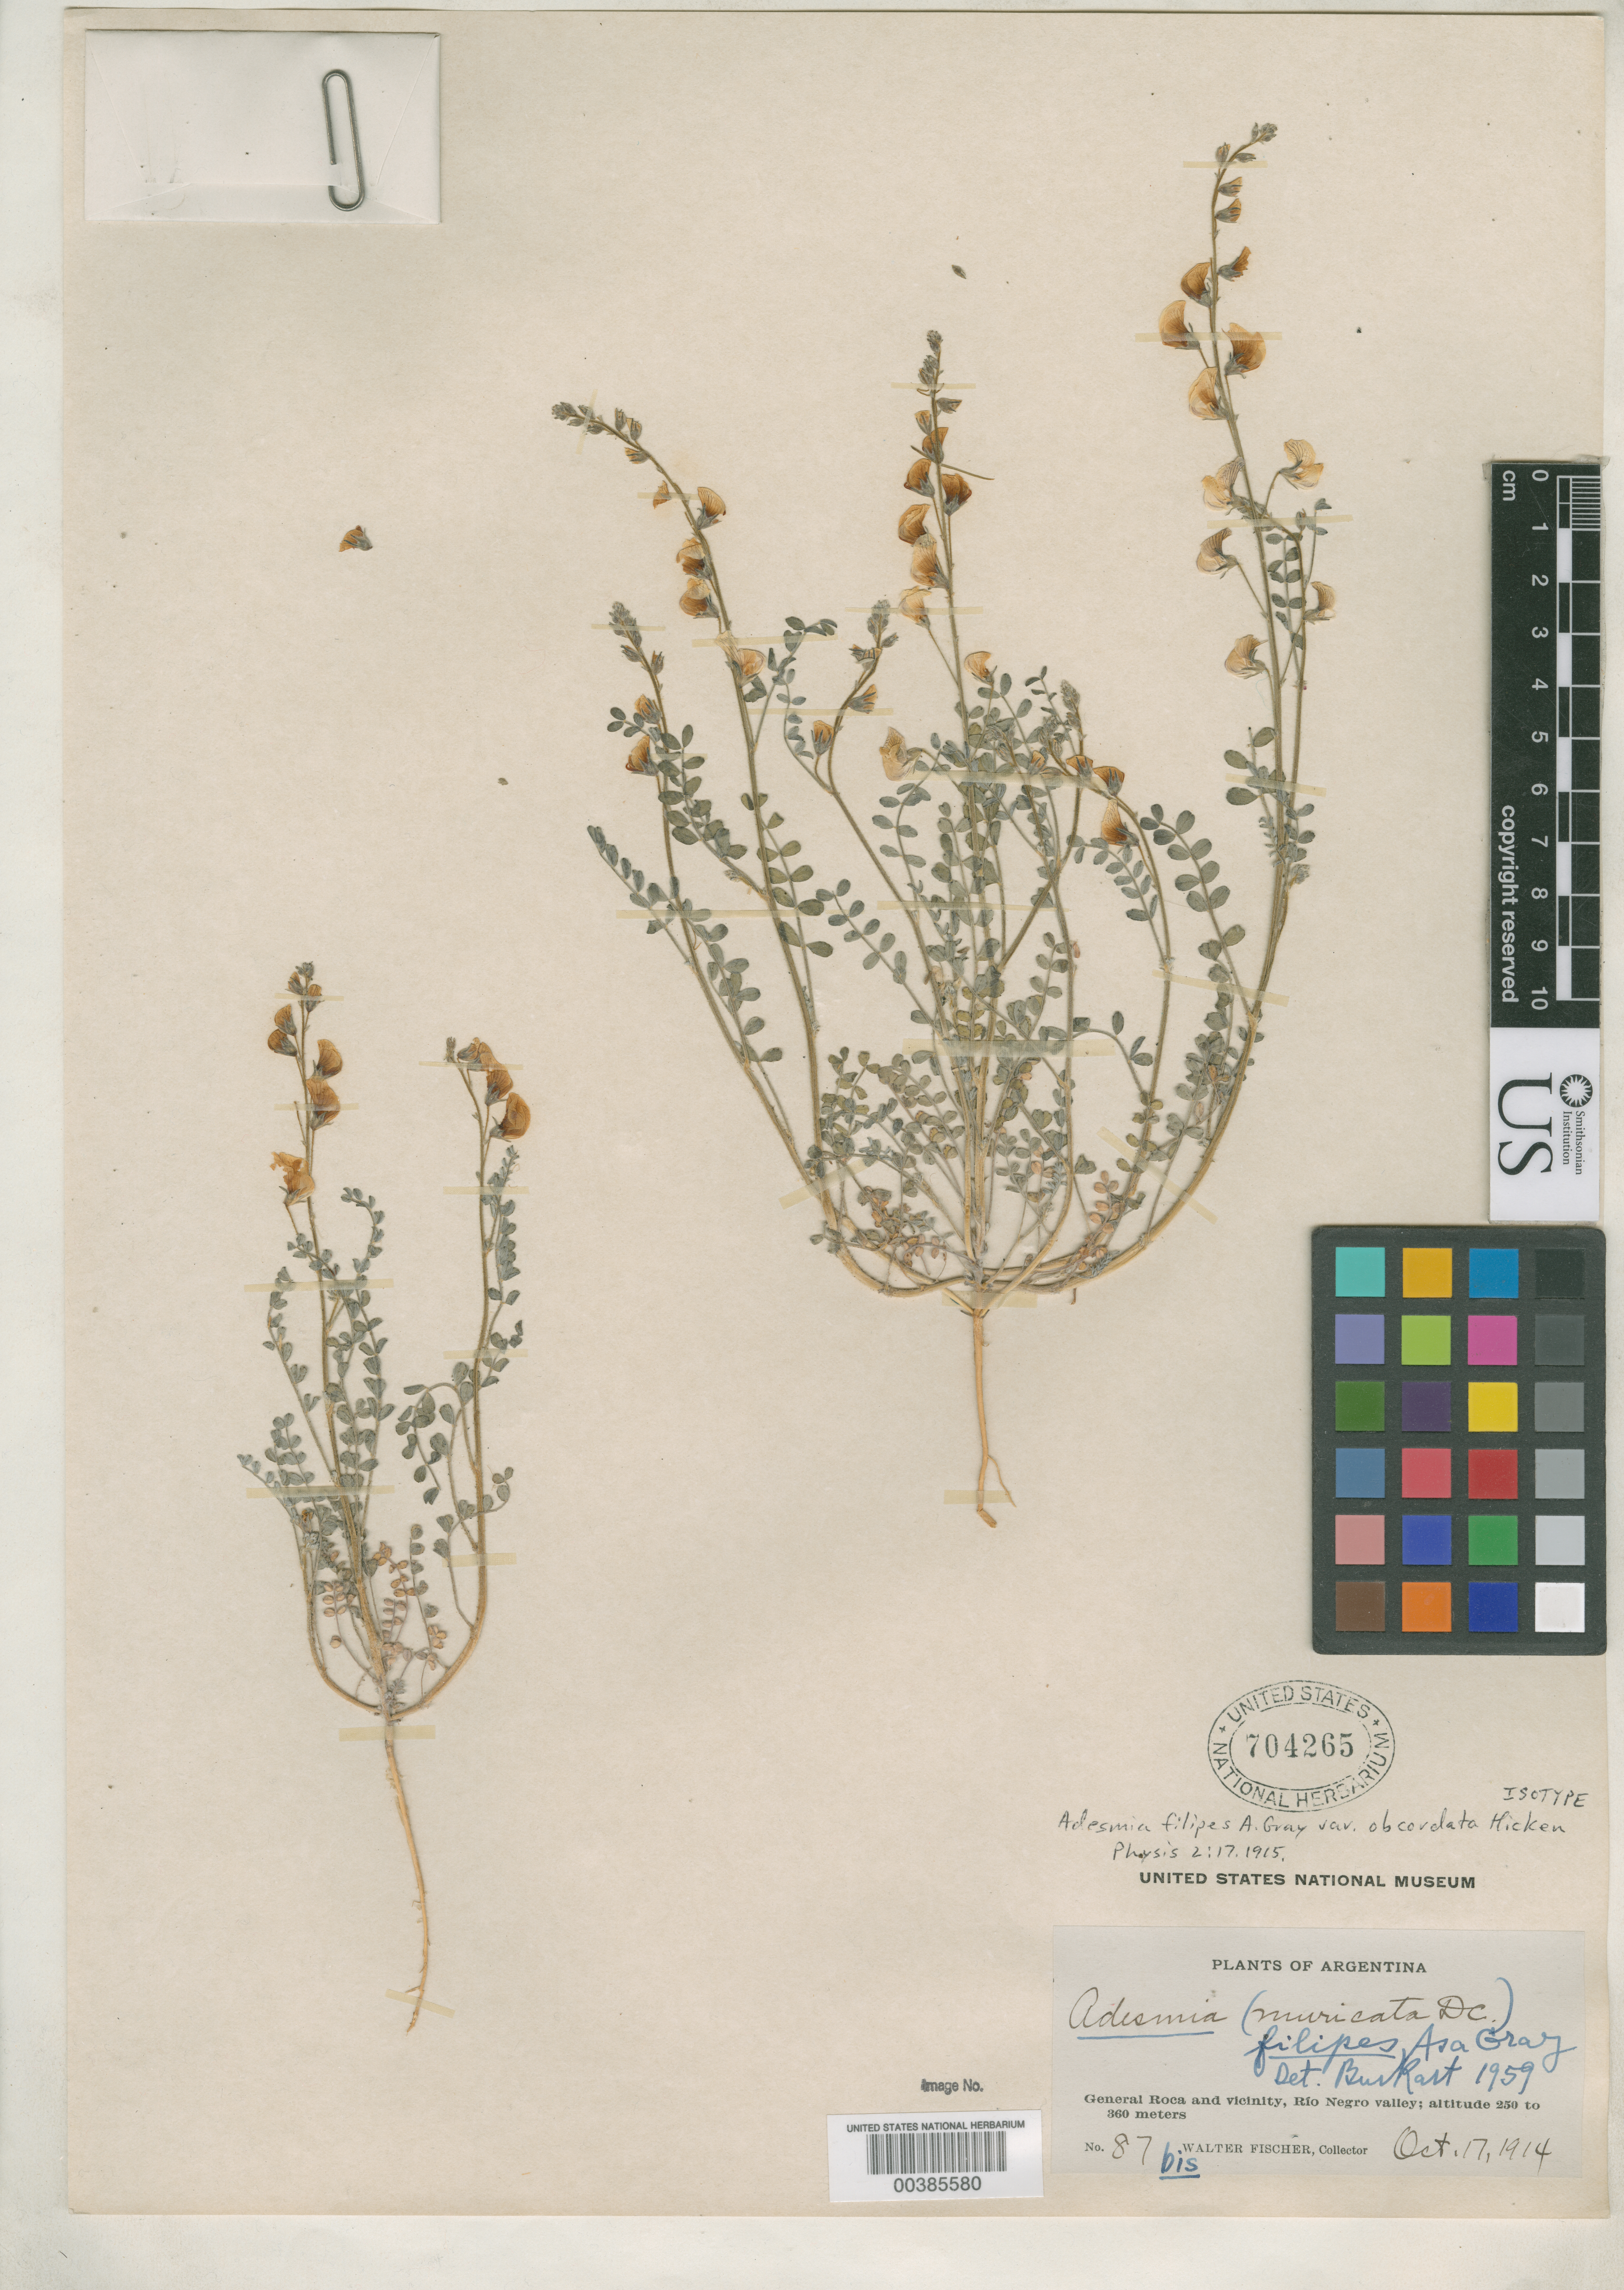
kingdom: Plantae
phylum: Tracheophyta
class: Magnoliopsida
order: Fabales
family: Fabaceae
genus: Adesmia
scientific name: Adesmia filipes var. obcordata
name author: Hicken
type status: Isotype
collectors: W. Fischer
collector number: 87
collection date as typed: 17 Oct 1914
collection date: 1914-10-17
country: Argentina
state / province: Río Negro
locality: General Roca and vicinity, Rio Negro Valley.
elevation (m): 250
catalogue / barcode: US 704265